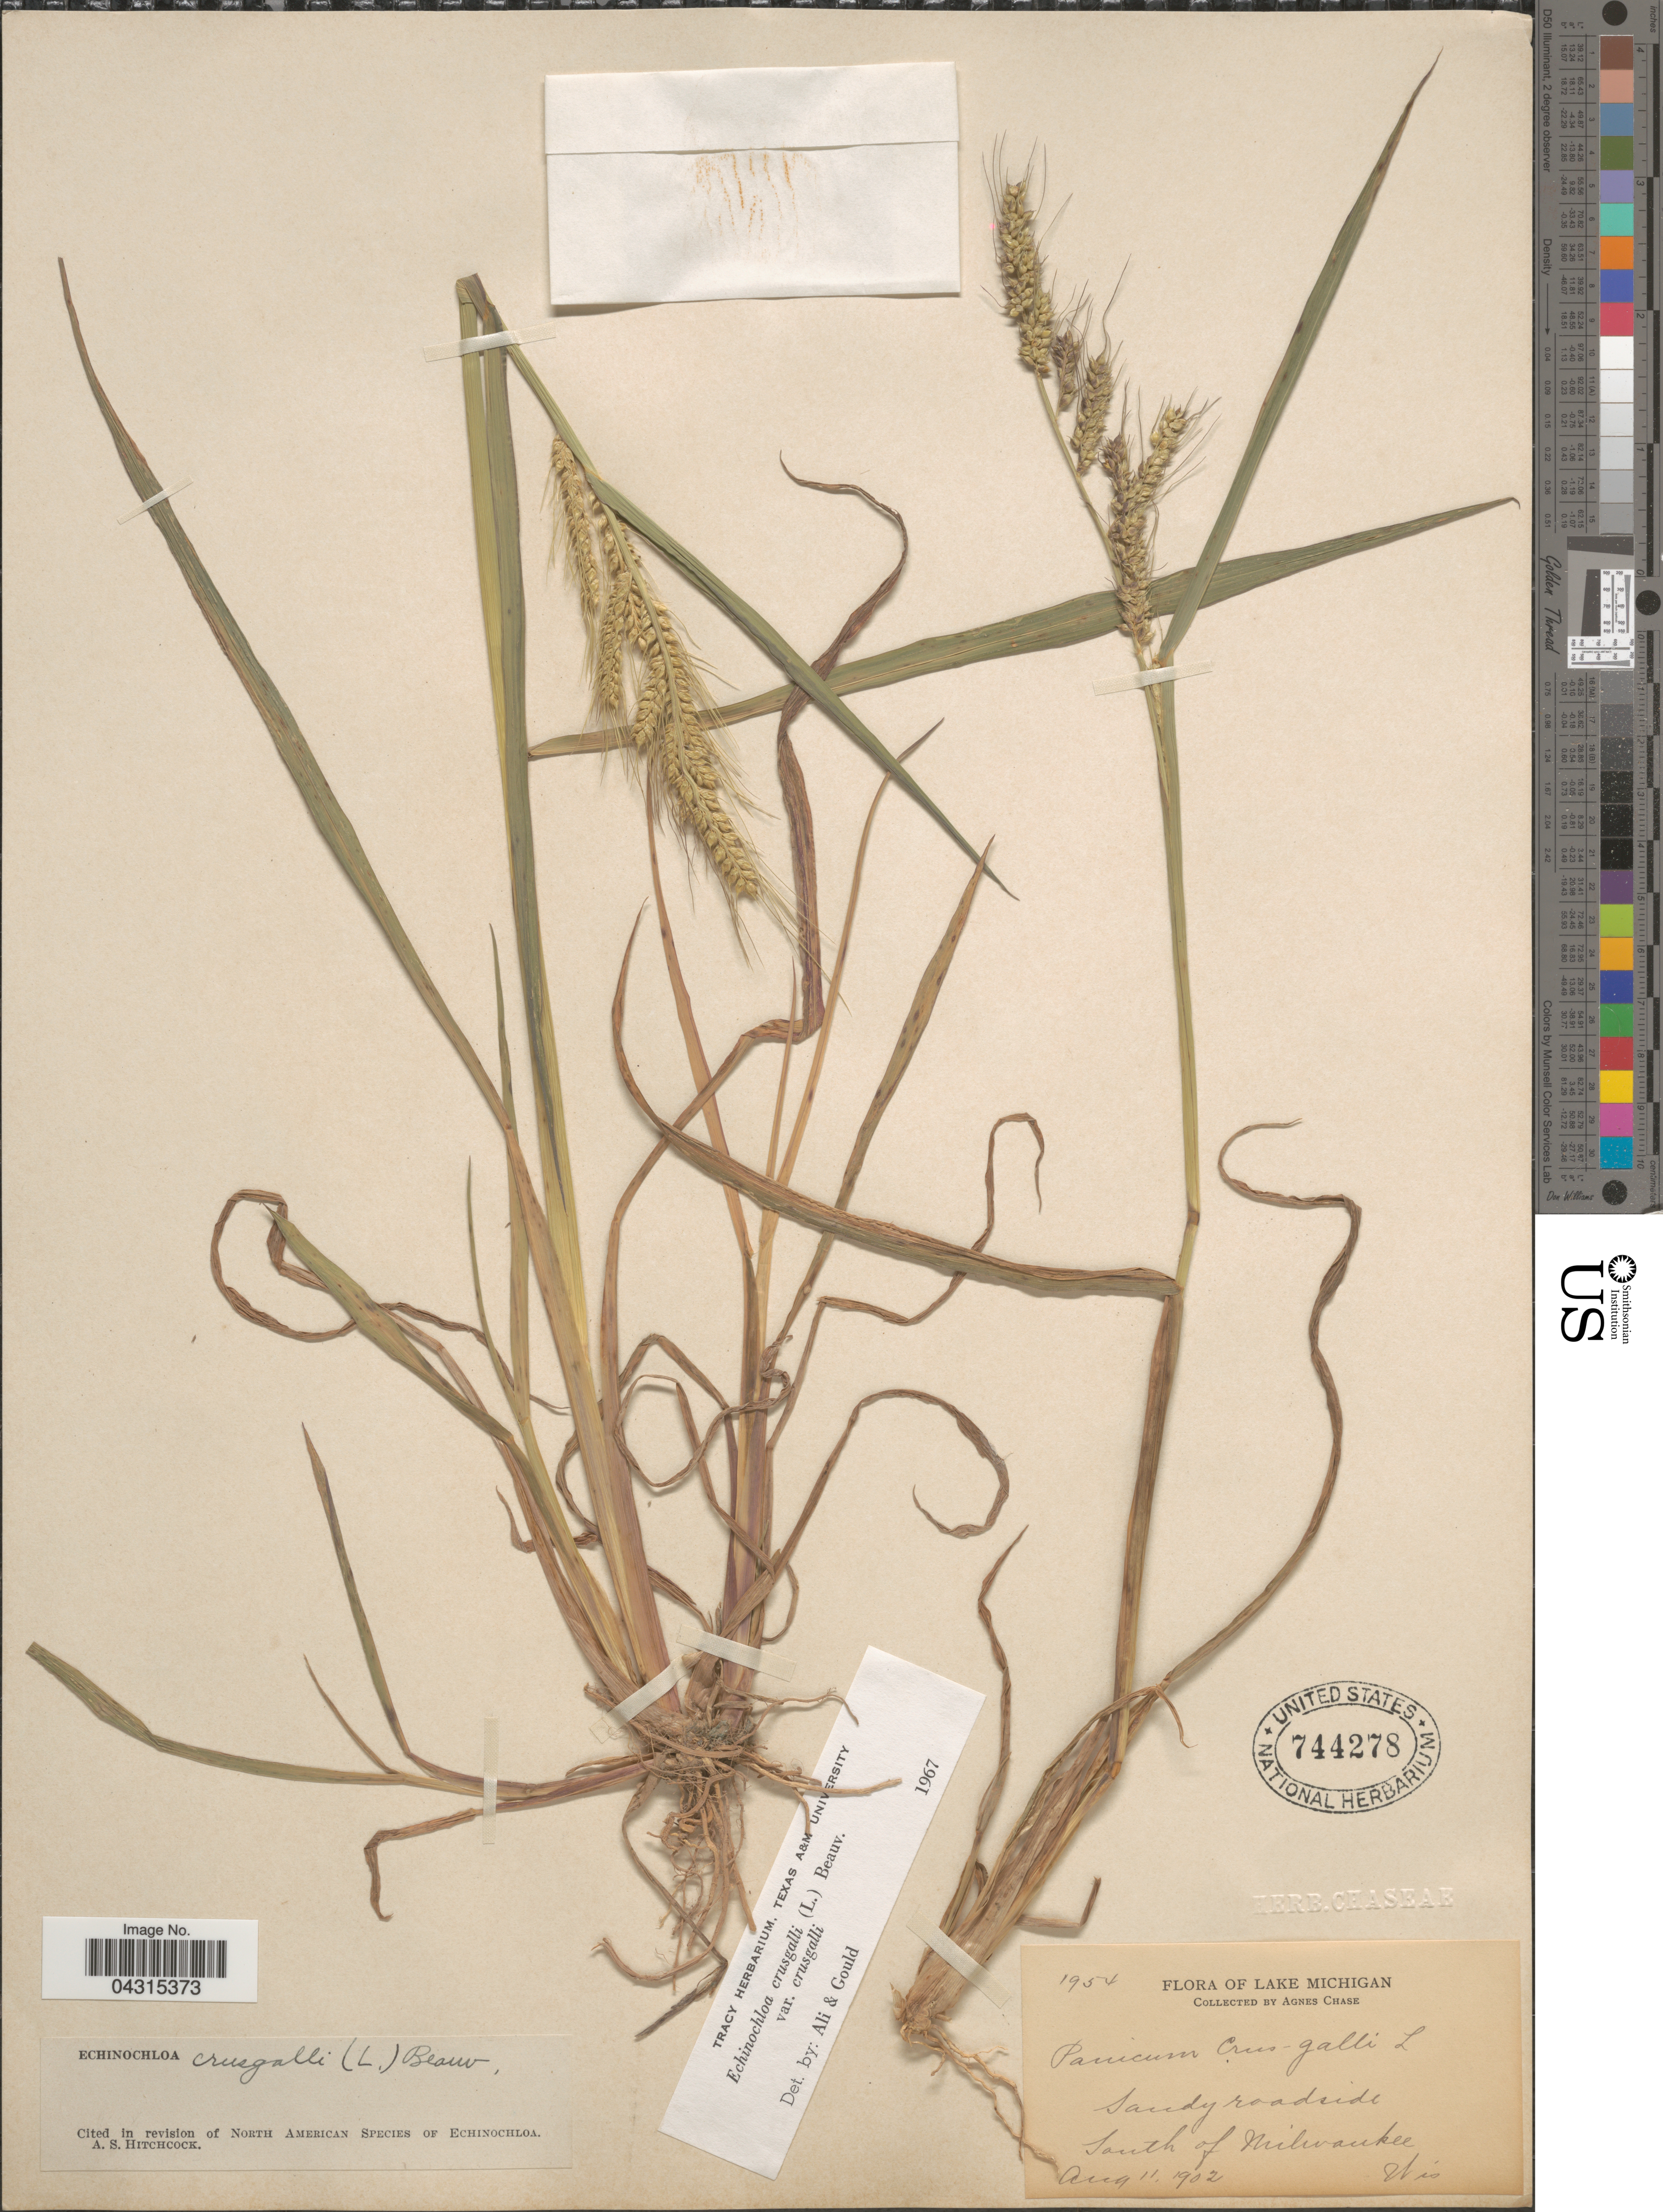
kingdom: Plantae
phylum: Tracheophyta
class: Liliopsida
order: Poales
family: Poaceae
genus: Echinochloa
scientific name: Echinochloa crus-galli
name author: (L.) P. Beauv.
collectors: A. Chase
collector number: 1954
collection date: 1902-08-11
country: United States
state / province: Michigan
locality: Lake Michigan. South of Milwaukee.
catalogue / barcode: US 744278